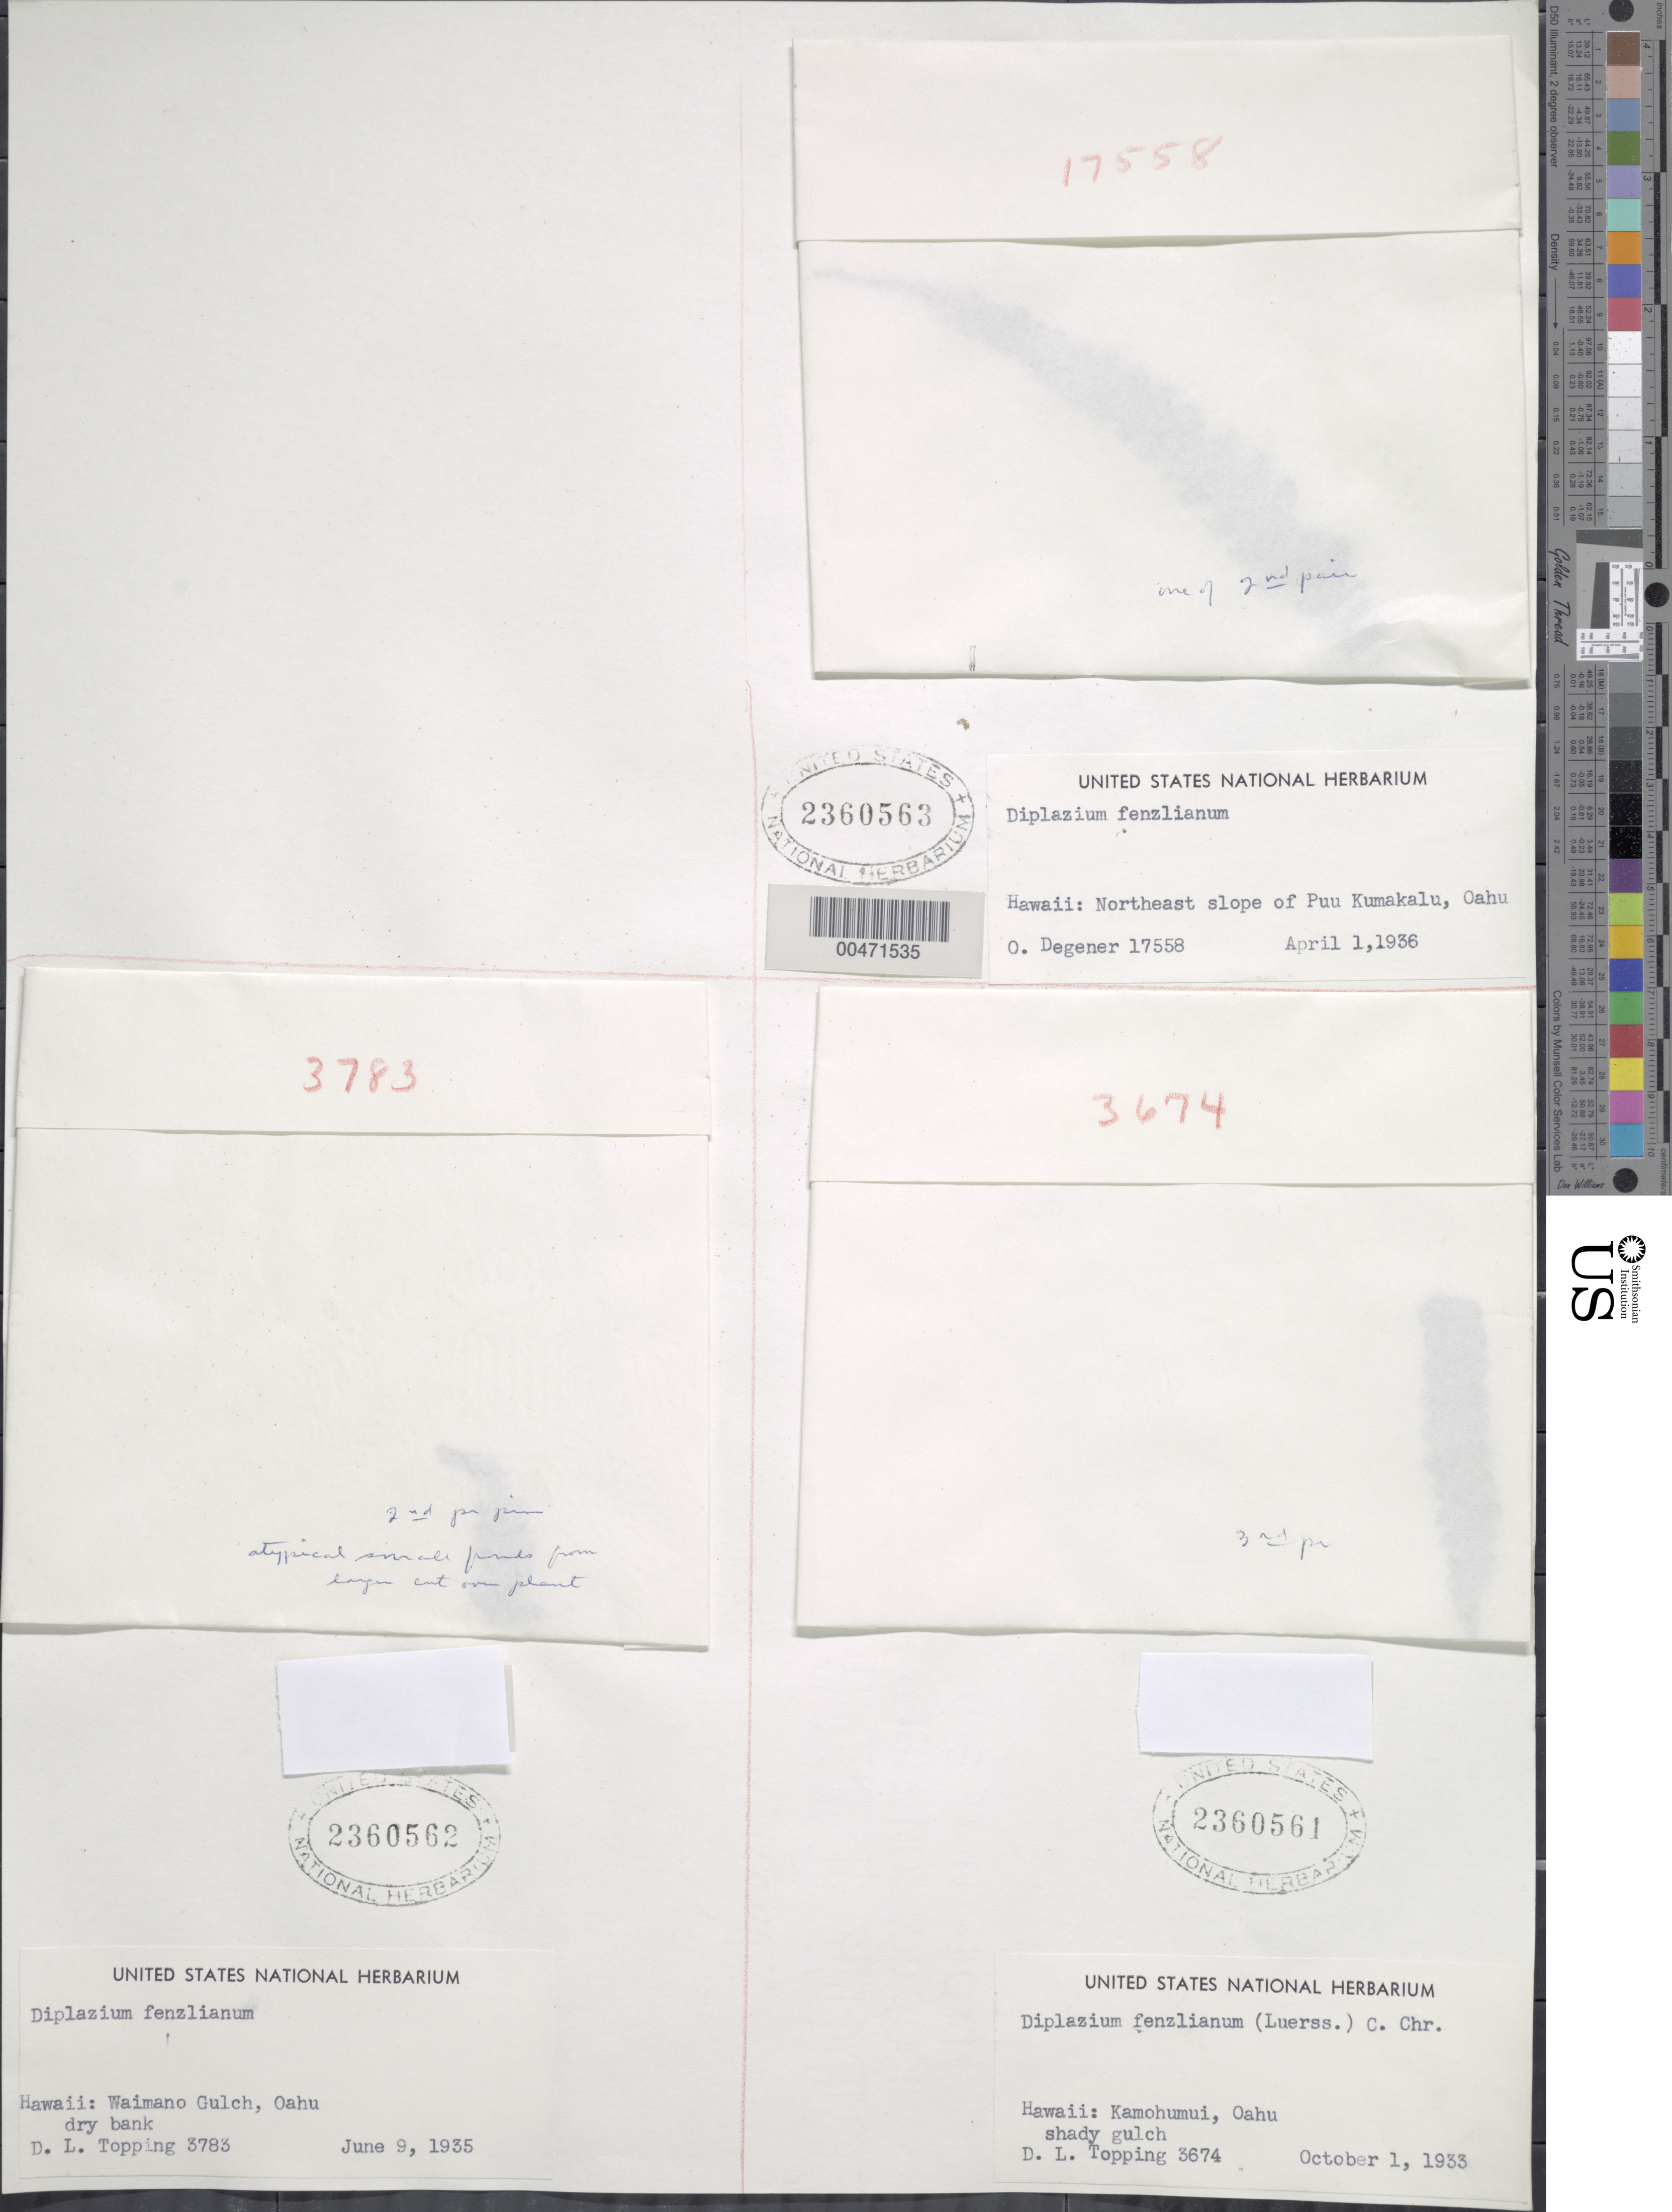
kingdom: Plantae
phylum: Tracheophyta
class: Polypodiopsida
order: Polypodiales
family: Athyriaceae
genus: Deparia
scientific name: Deparia fenzliana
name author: (Luerss.) M. Kato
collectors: O. Degener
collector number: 17558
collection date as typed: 1 Apr 1936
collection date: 1936-04-01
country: United States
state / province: Hawaii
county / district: Honolulu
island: Oahu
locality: NE slope of Puu Kumakalu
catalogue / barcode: US 2360563